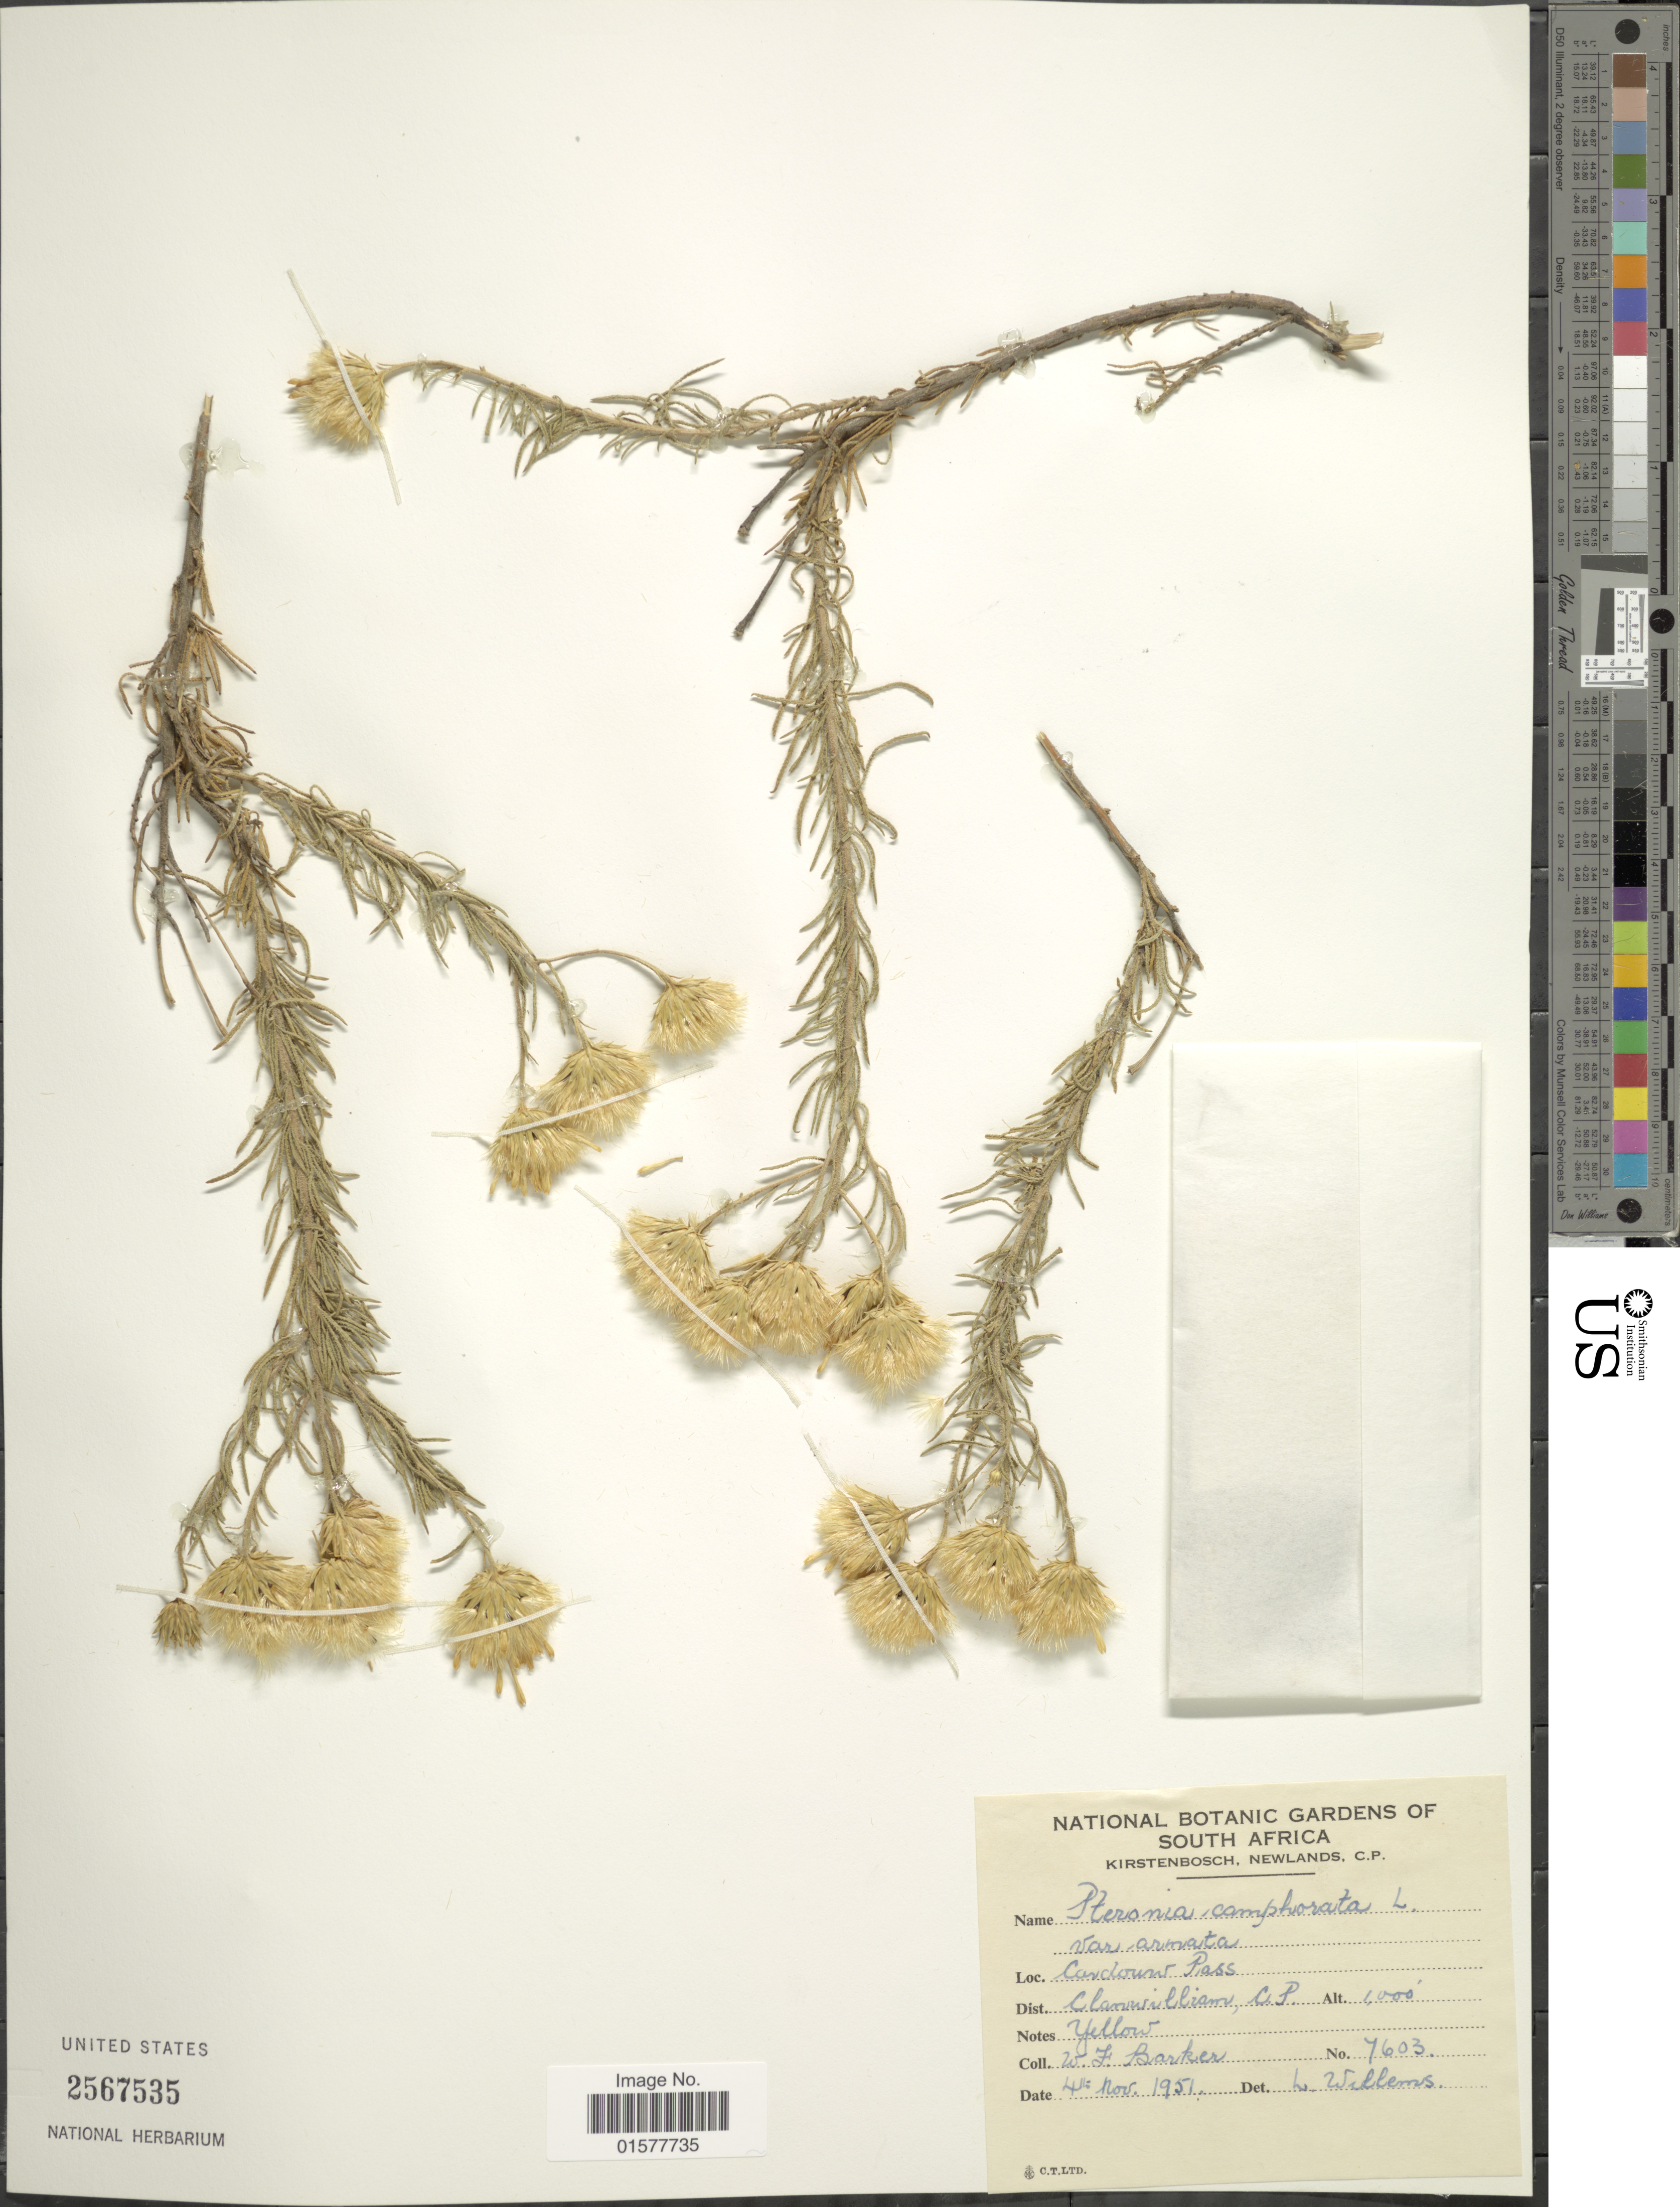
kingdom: Plantae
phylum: Tracheophyta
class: Magnoliopsida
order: Asterales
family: Asteraceae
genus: Pteronia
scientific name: Pteronia camphorata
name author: (L.) L.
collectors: W. F. Barker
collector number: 7603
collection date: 1951-11-04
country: South Africa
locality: South Africa, Kirstenbosch, Newlands, C. P. Cardown Pass, Clanwilliam C. P.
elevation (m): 305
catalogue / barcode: US 2567535